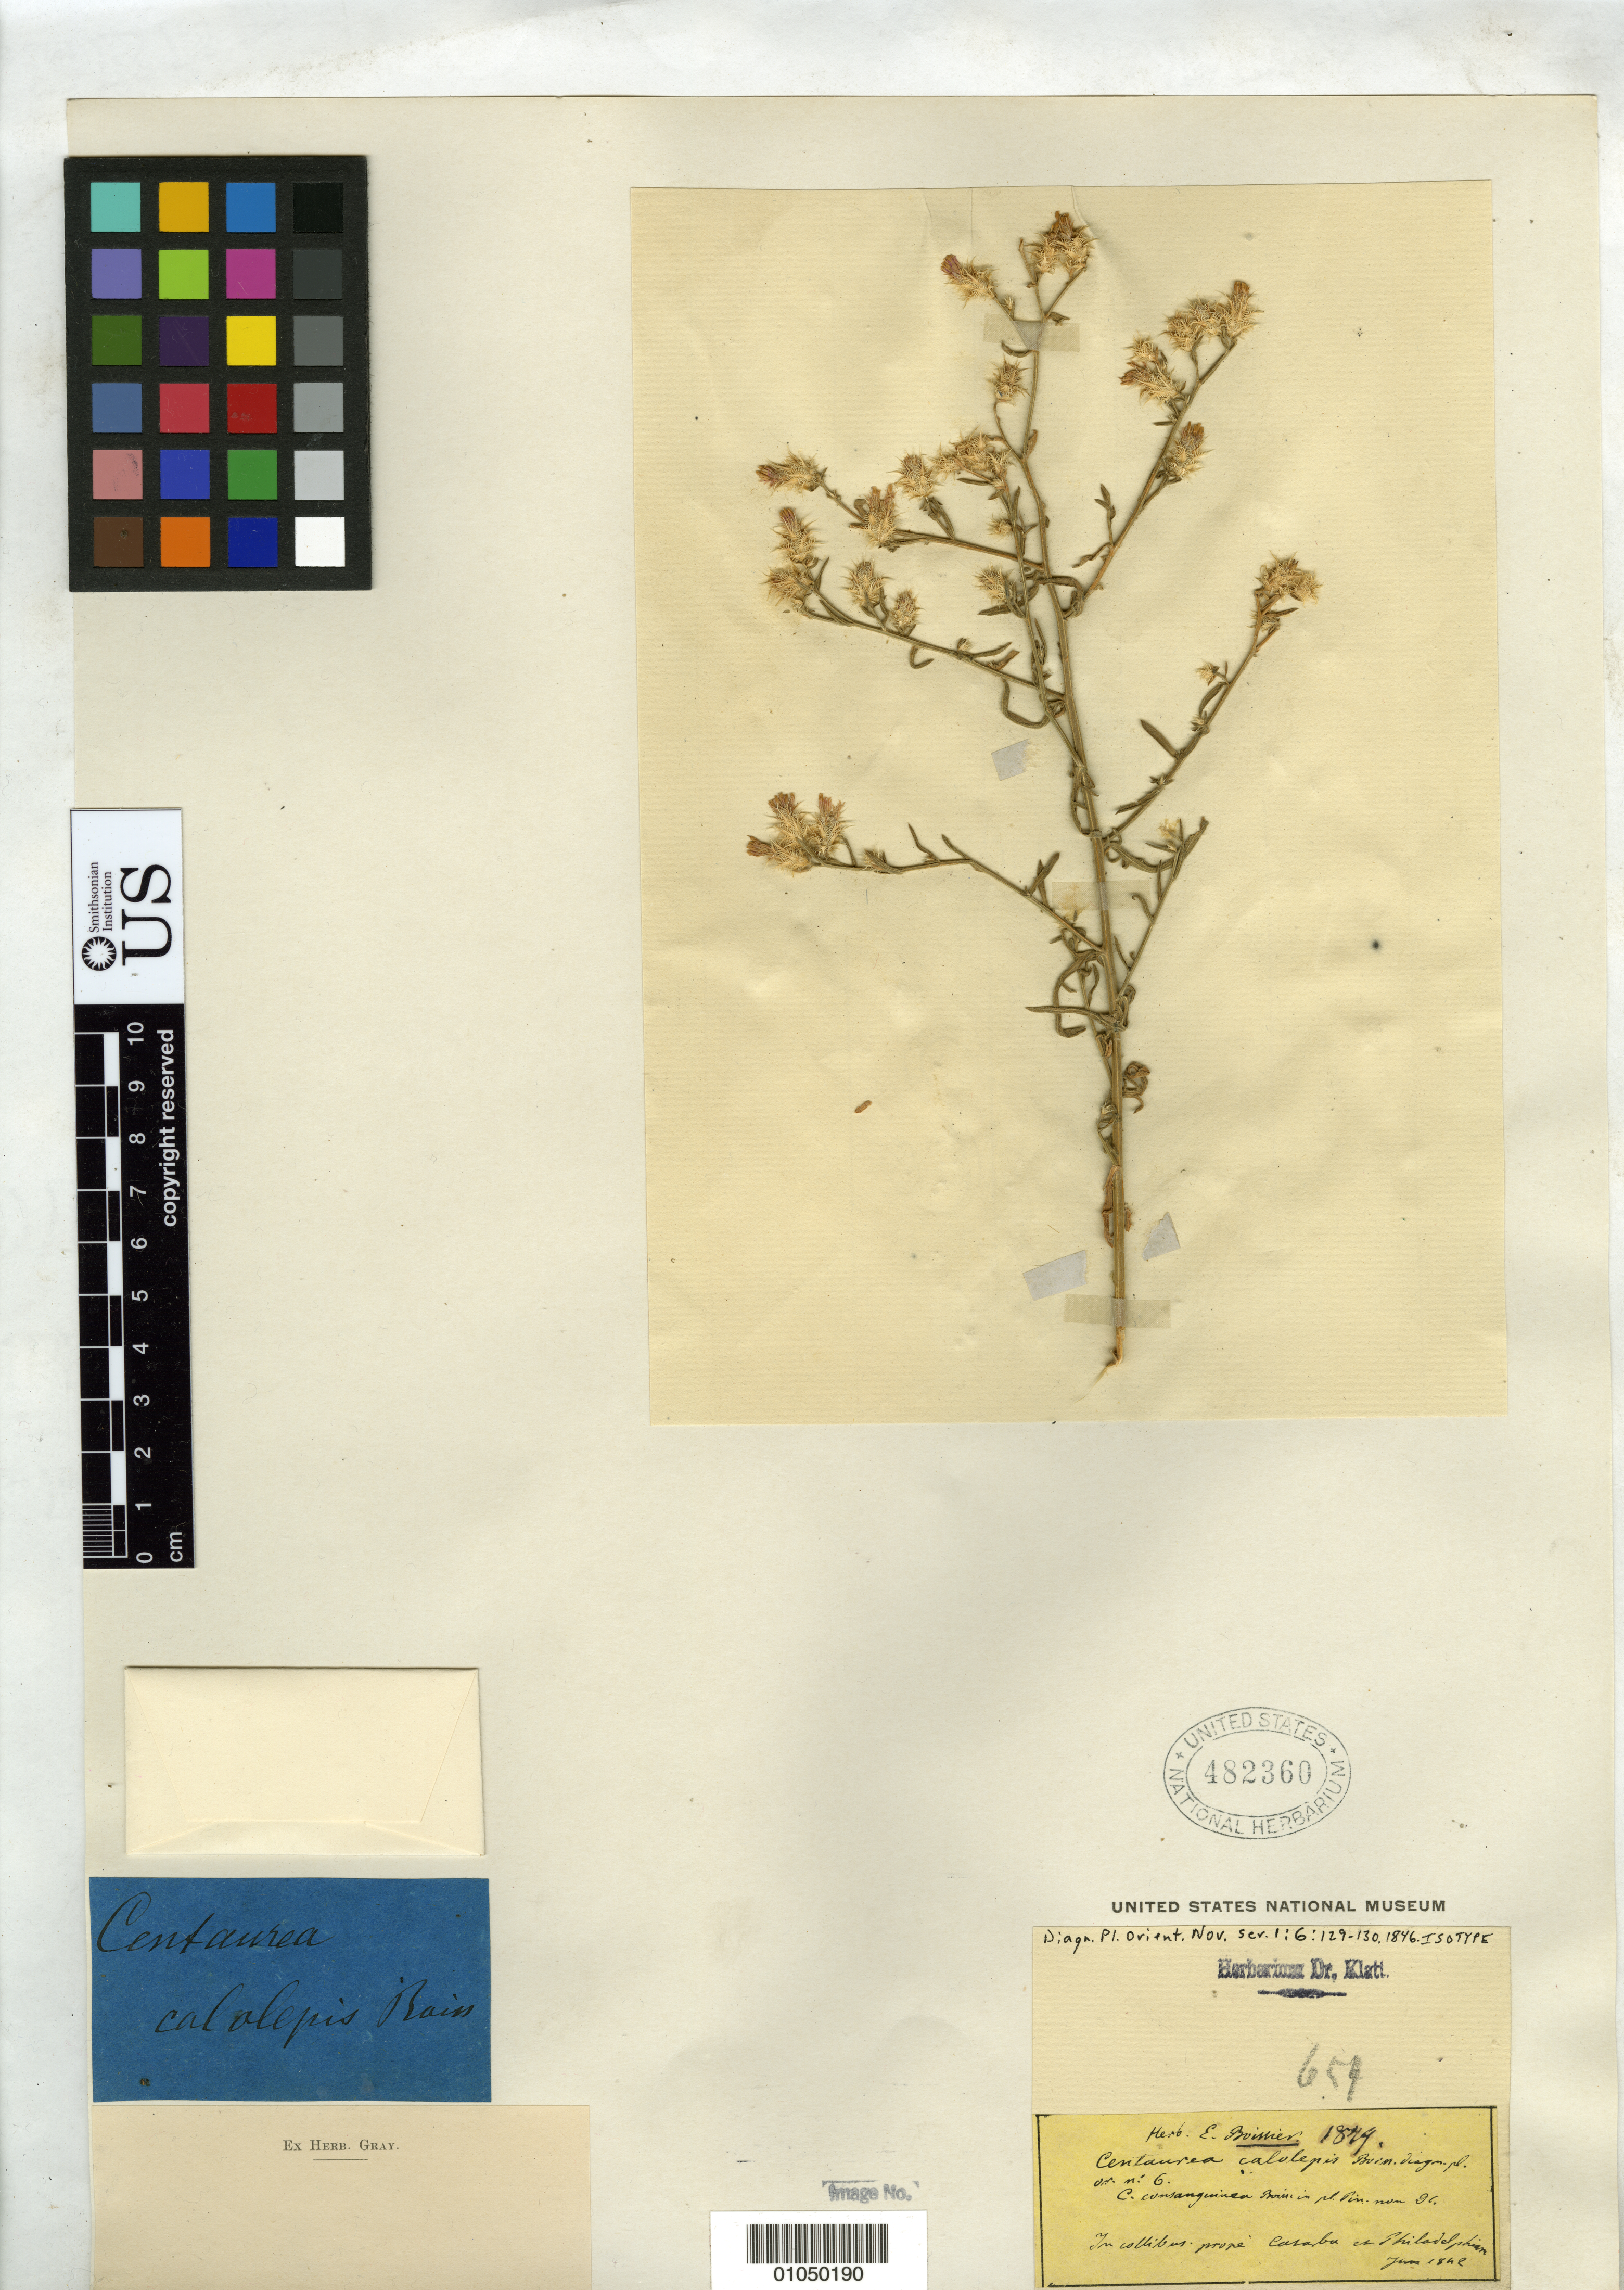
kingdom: Plantae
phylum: Tracheophyta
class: Magnoliopsida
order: Asterales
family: Asteraceae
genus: Centaurea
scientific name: Centaurea calolepis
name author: Boiss.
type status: Isotype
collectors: P. Boissier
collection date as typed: Jun 1842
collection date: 1842-06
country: Turkey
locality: In collibus prope Cassalea et Philadelphiam.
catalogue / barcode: US 482360